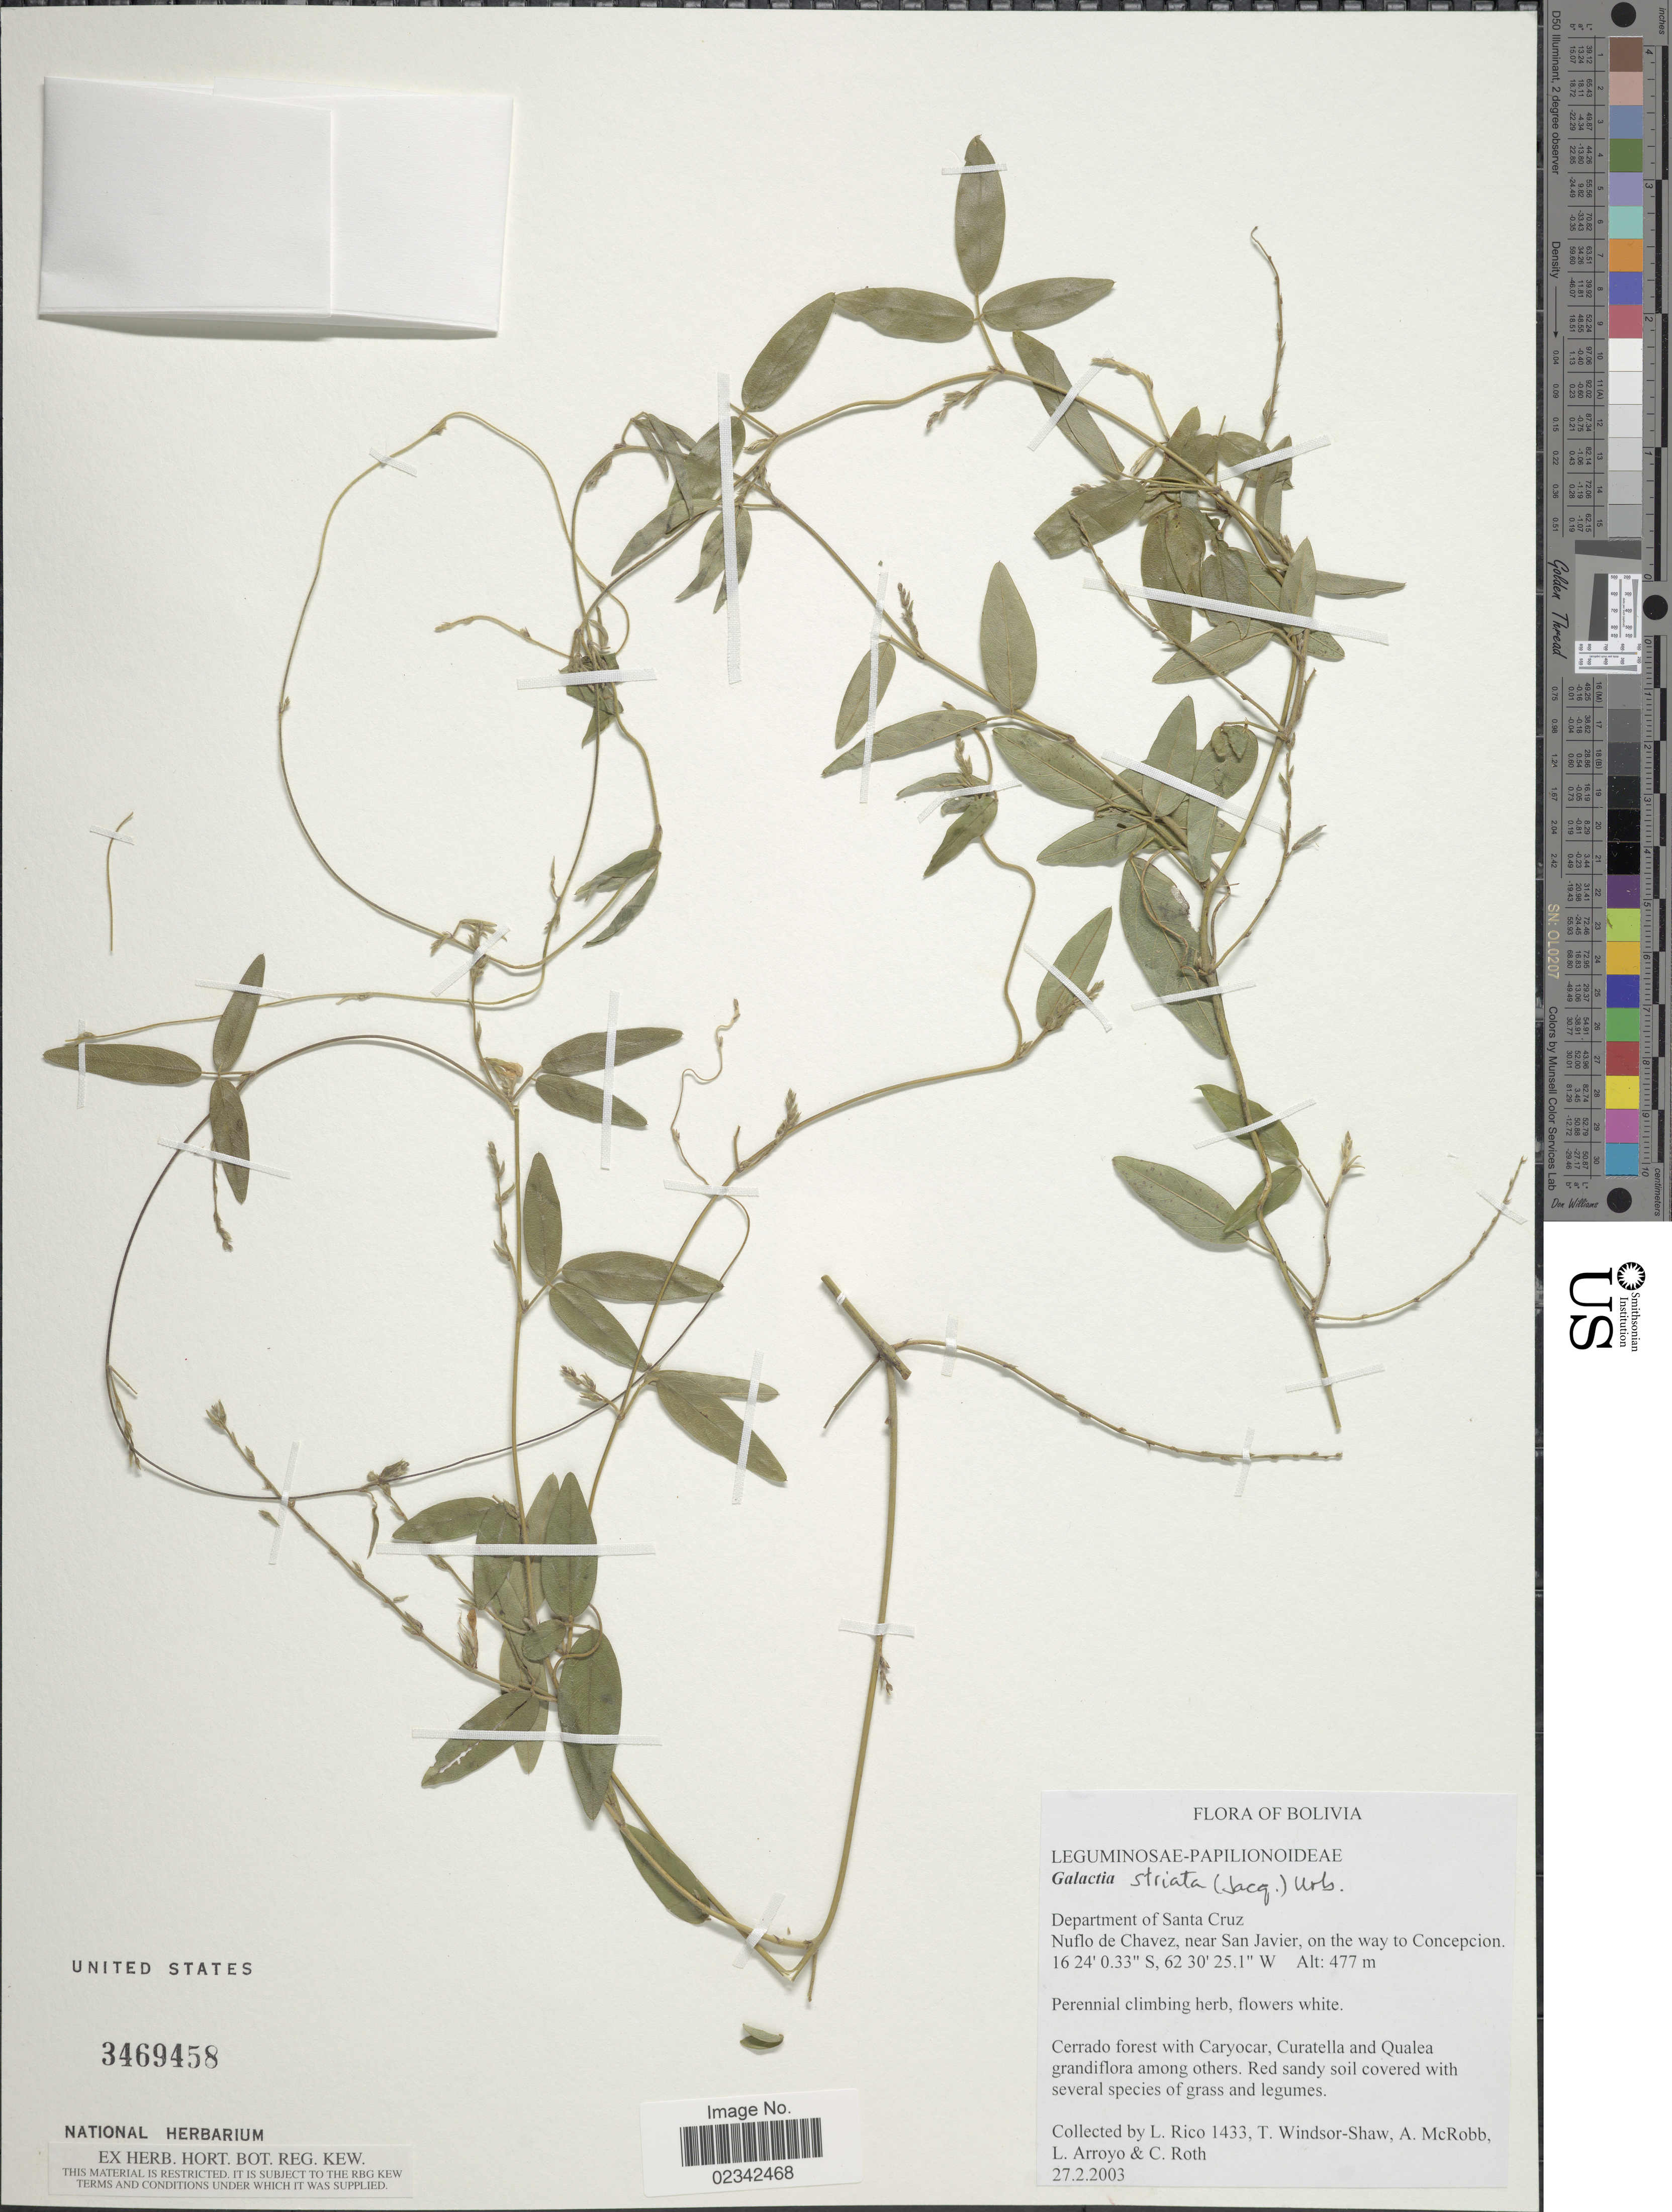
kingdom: Plantae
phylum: Tracheophyta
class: Magnoliopsida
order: Fabales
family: Fabaceae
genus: Galactia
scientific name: Galactia striata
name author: (Jacq.) Urb.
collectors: L. Rico, T. Windsor-Shaw, A. McRobb, L. Arroyo & C. Roth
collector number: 1433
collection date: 2003-02-27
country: Bolivia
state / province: Santa Cruz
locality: Nuflo de Chavez, near San Javier, on the way to Concepsion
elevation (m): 477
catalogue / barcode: US 3469458